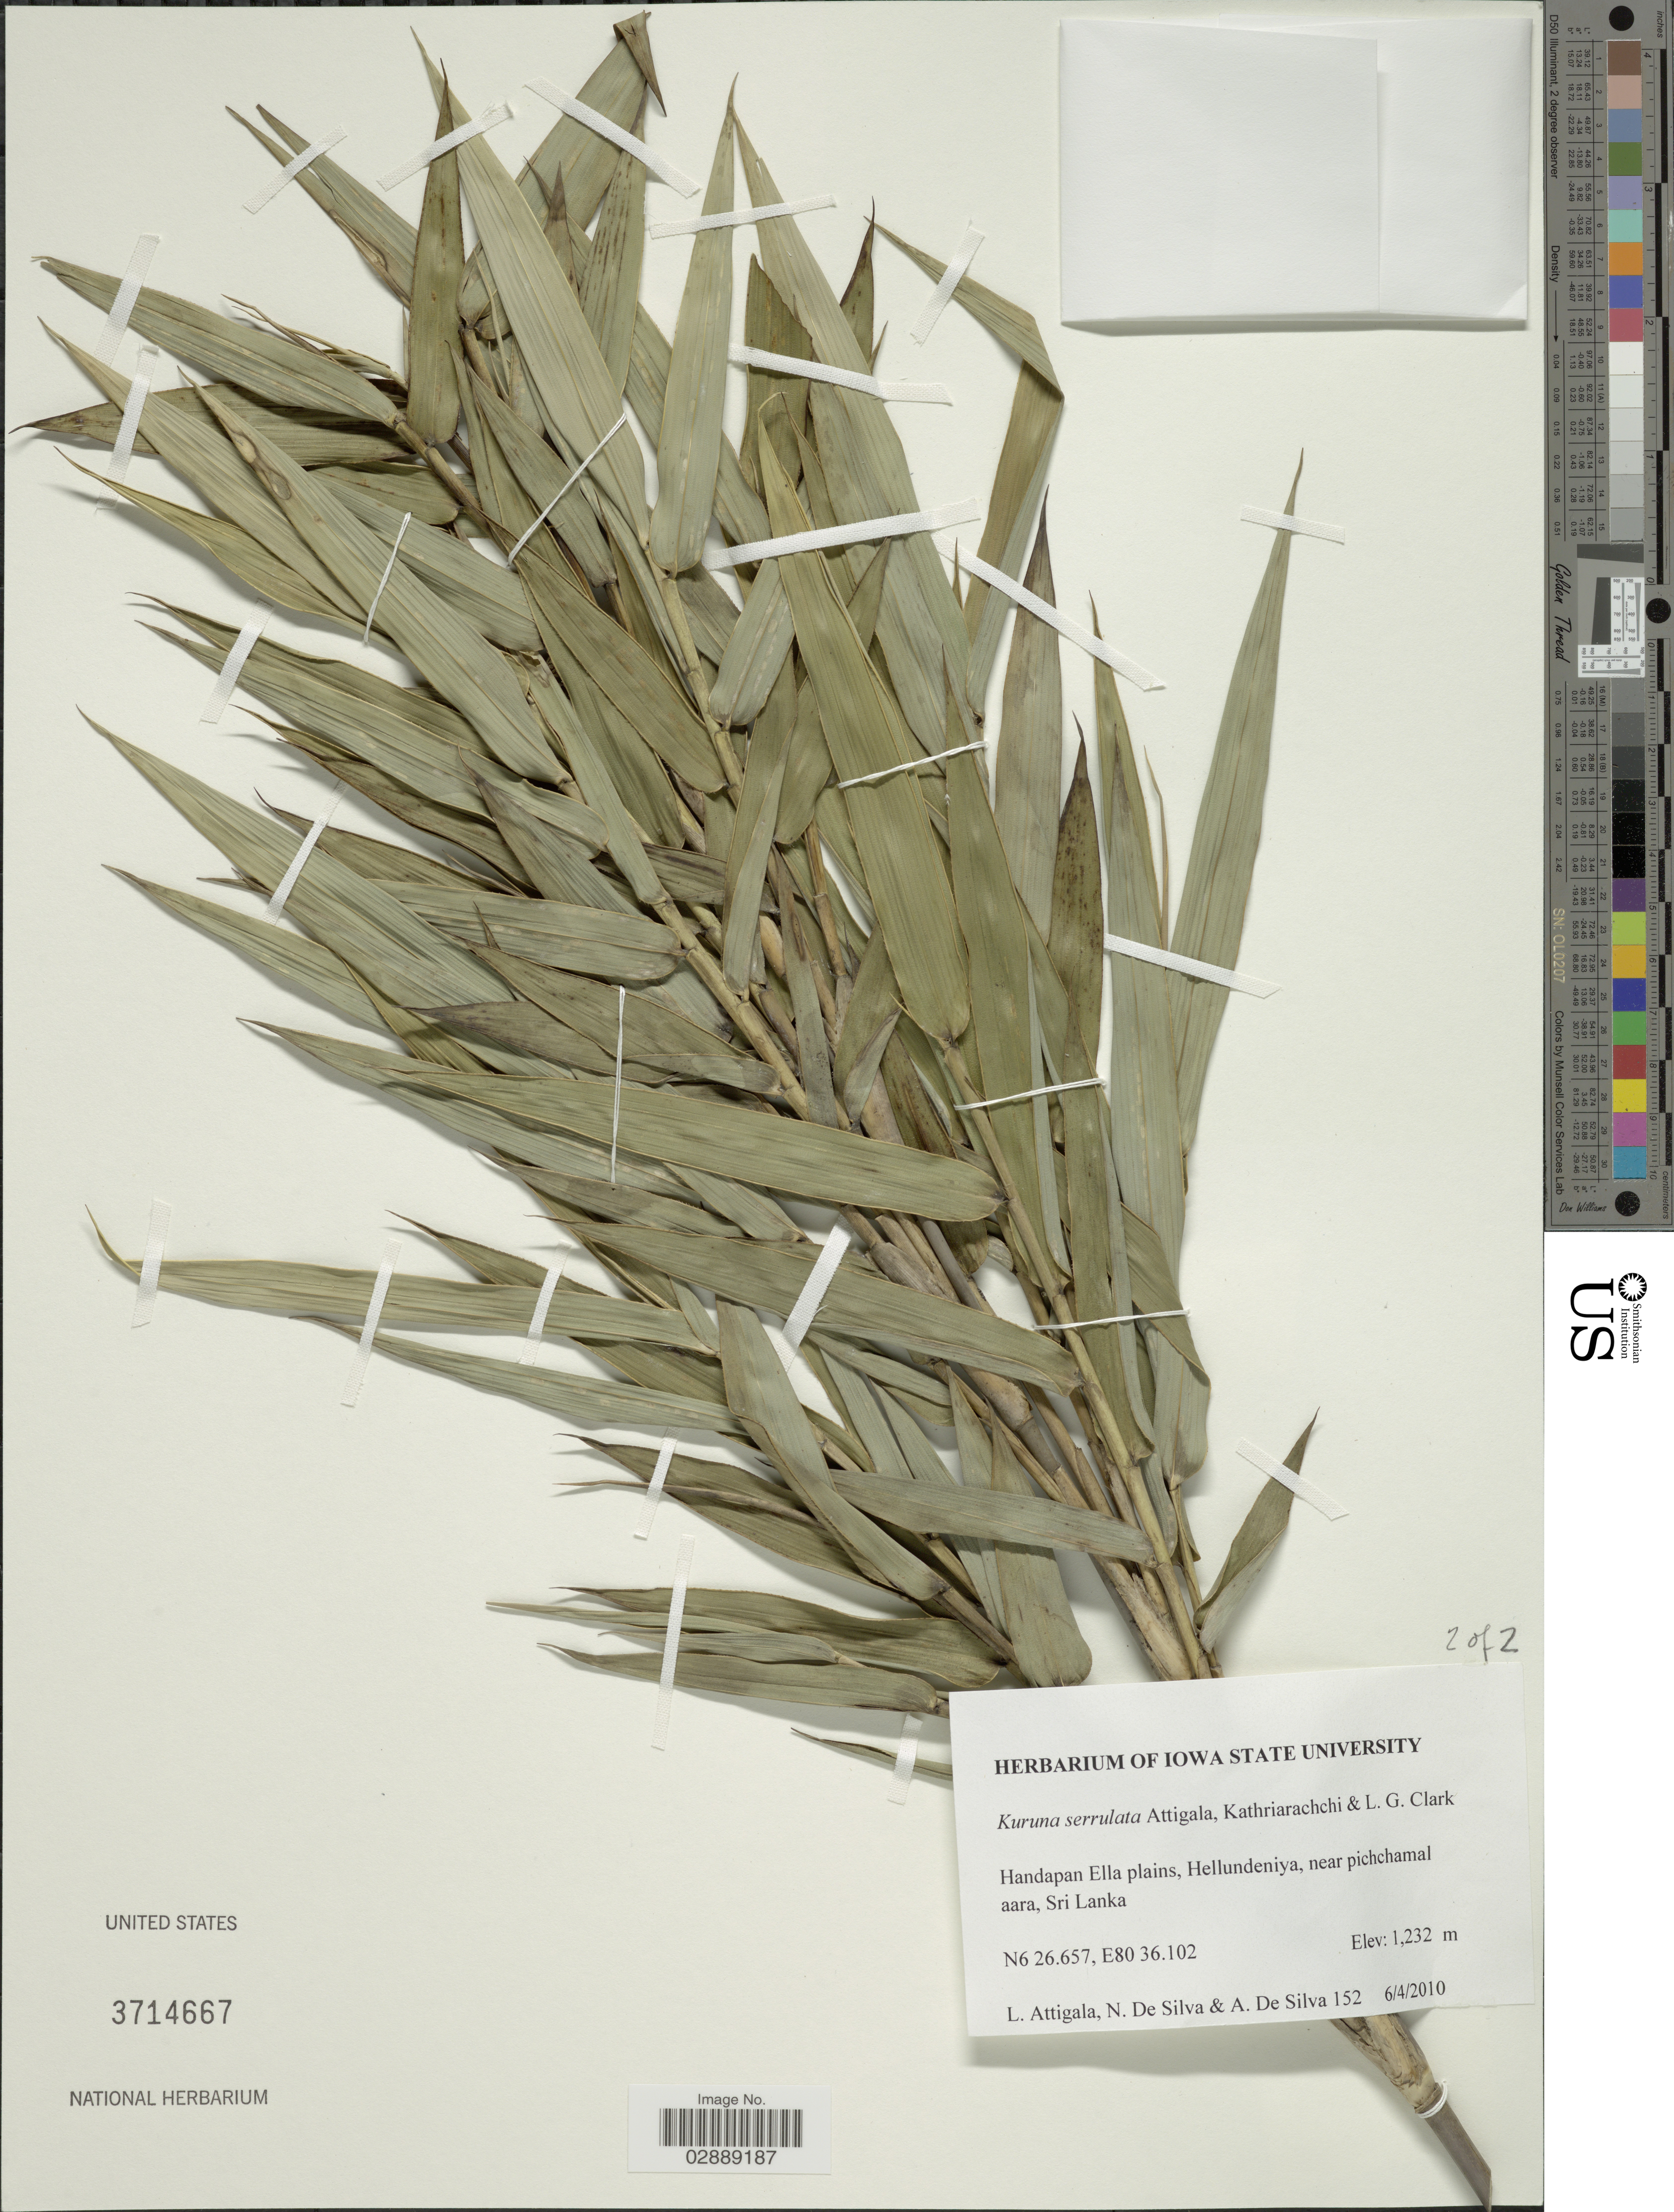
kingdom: Plantae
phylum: Tracheophyta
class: Liliopsida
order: Poales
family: Poaceae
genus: Kuruna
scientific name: Kuruna serrulata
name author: Attigala et al.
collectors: L. Attigala, N. De Silva & A. De Silva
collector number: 152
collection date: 2010-06-04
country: Sri Lanka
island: Sri Lanka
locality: Handapan Ella plains, Hellundeniya, near pichchamal aara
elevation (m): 1232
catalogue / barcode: US 3714667